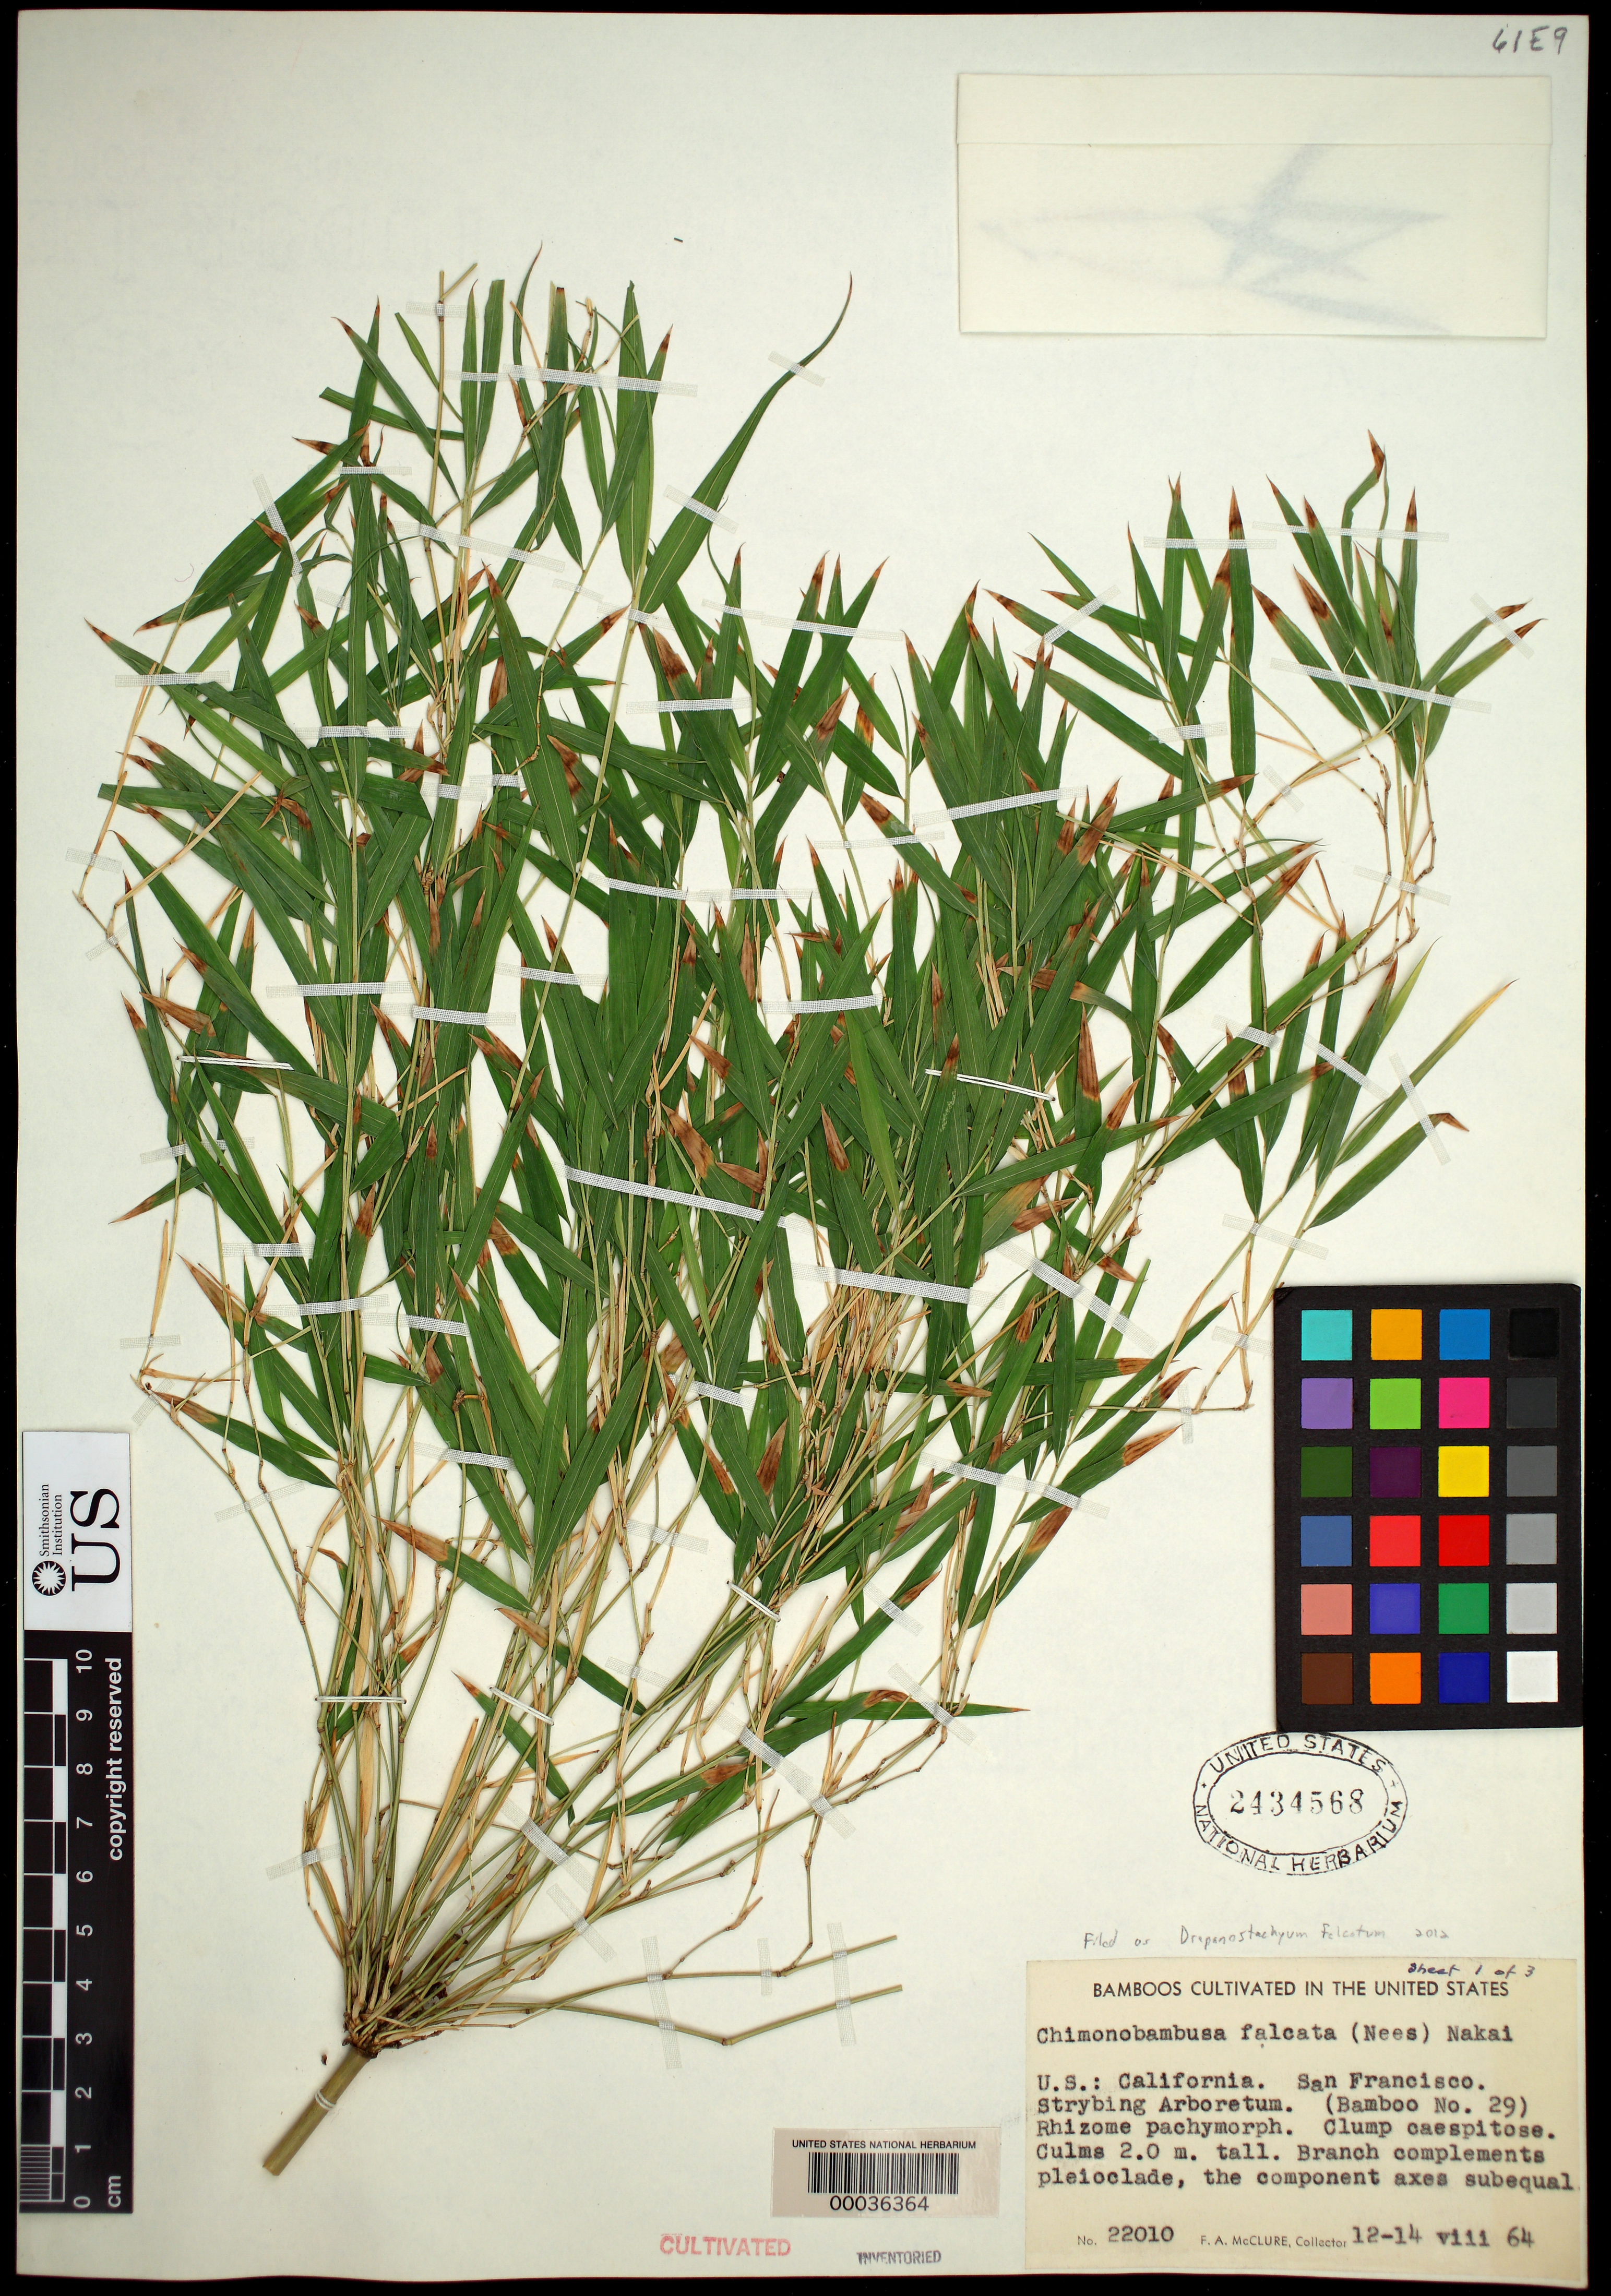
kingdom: Plantae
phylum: Tracheophyta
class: Liliopsida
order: Poales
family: Poaceae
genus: Drepanostachyum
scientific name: Drepanostachyum falconeri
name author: (Hook. f. ex Munro) Soderstr.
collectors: F. A. McClure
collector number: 22010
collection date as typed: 12 Aug 1964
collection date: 1964-08-12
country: United States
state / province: California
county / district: San Francisco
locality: San francisco, strybing arboretum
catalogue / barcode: US 2434568